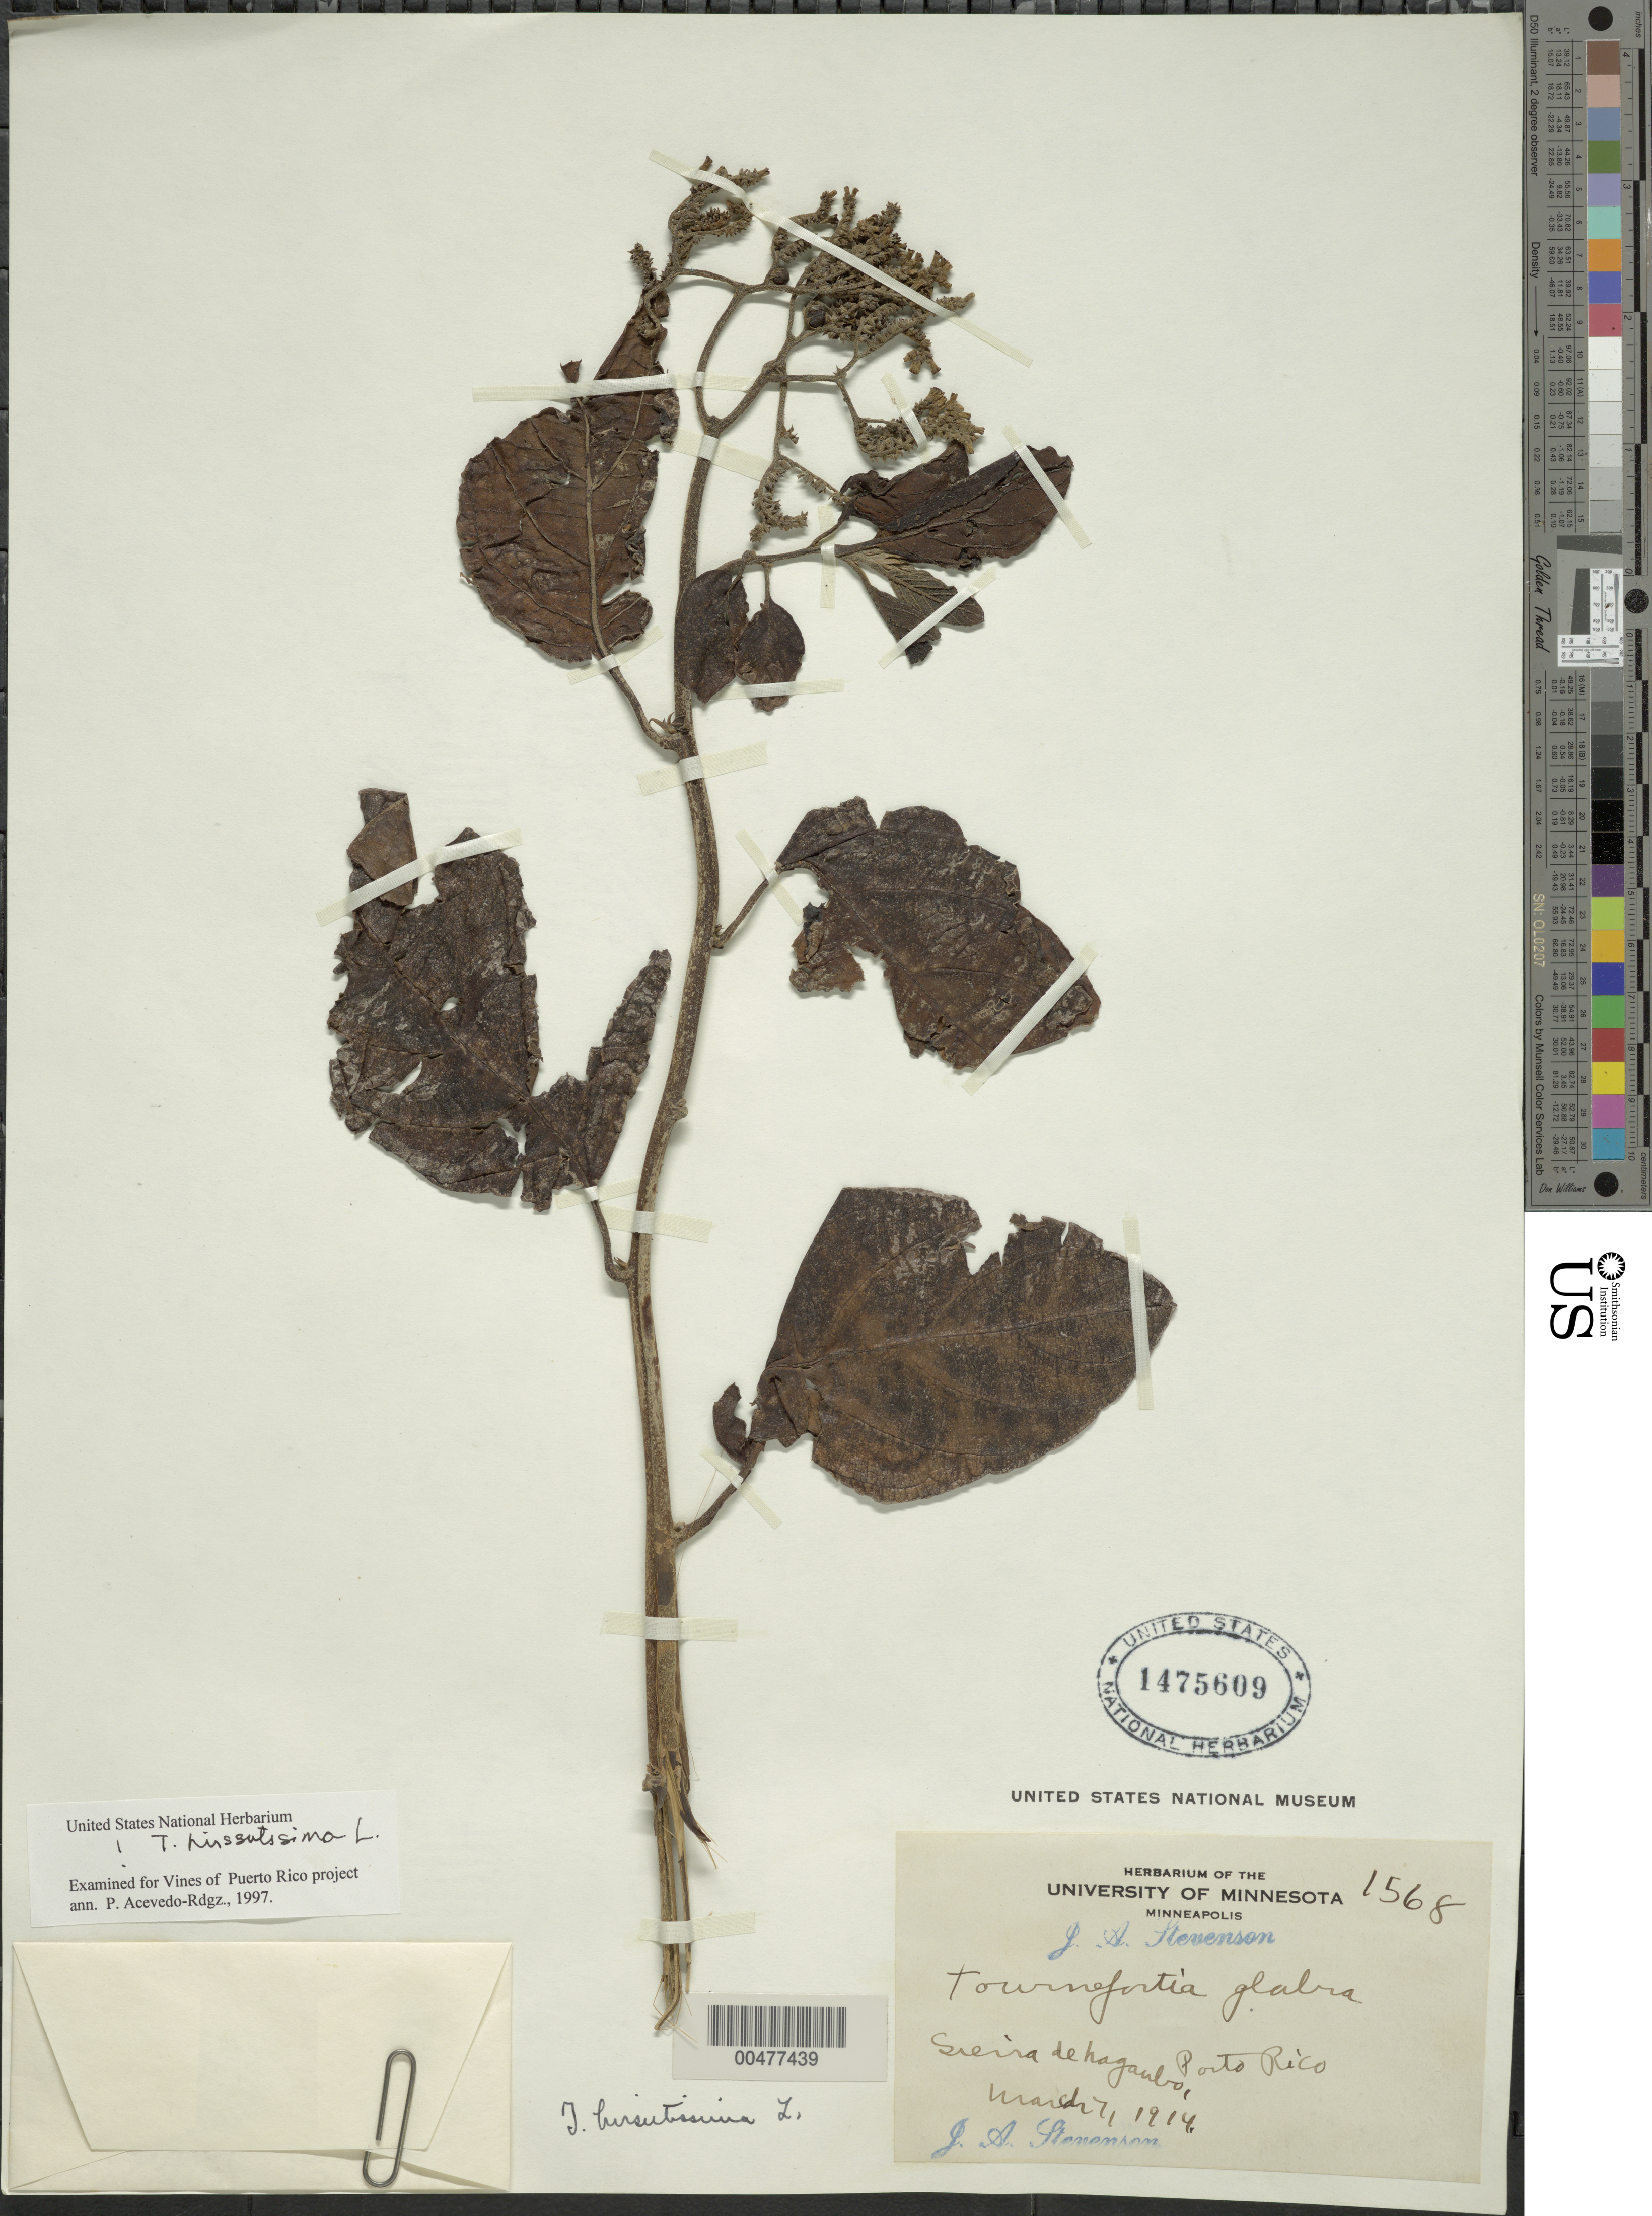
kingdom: Plantae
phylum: Tracheophyta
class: Magnoliopsida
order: Boraginales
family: Heliotropiaceae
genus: Tournefortia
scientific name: Tournefortia hirsutissima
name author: L.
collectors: J. Stevenson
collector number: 1568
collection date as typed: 07 Mar 1914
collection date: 1914-03-07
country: Puerto Rico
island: Greater Antilles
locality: Sierra de Hagaubo.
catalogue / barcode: US 1475609